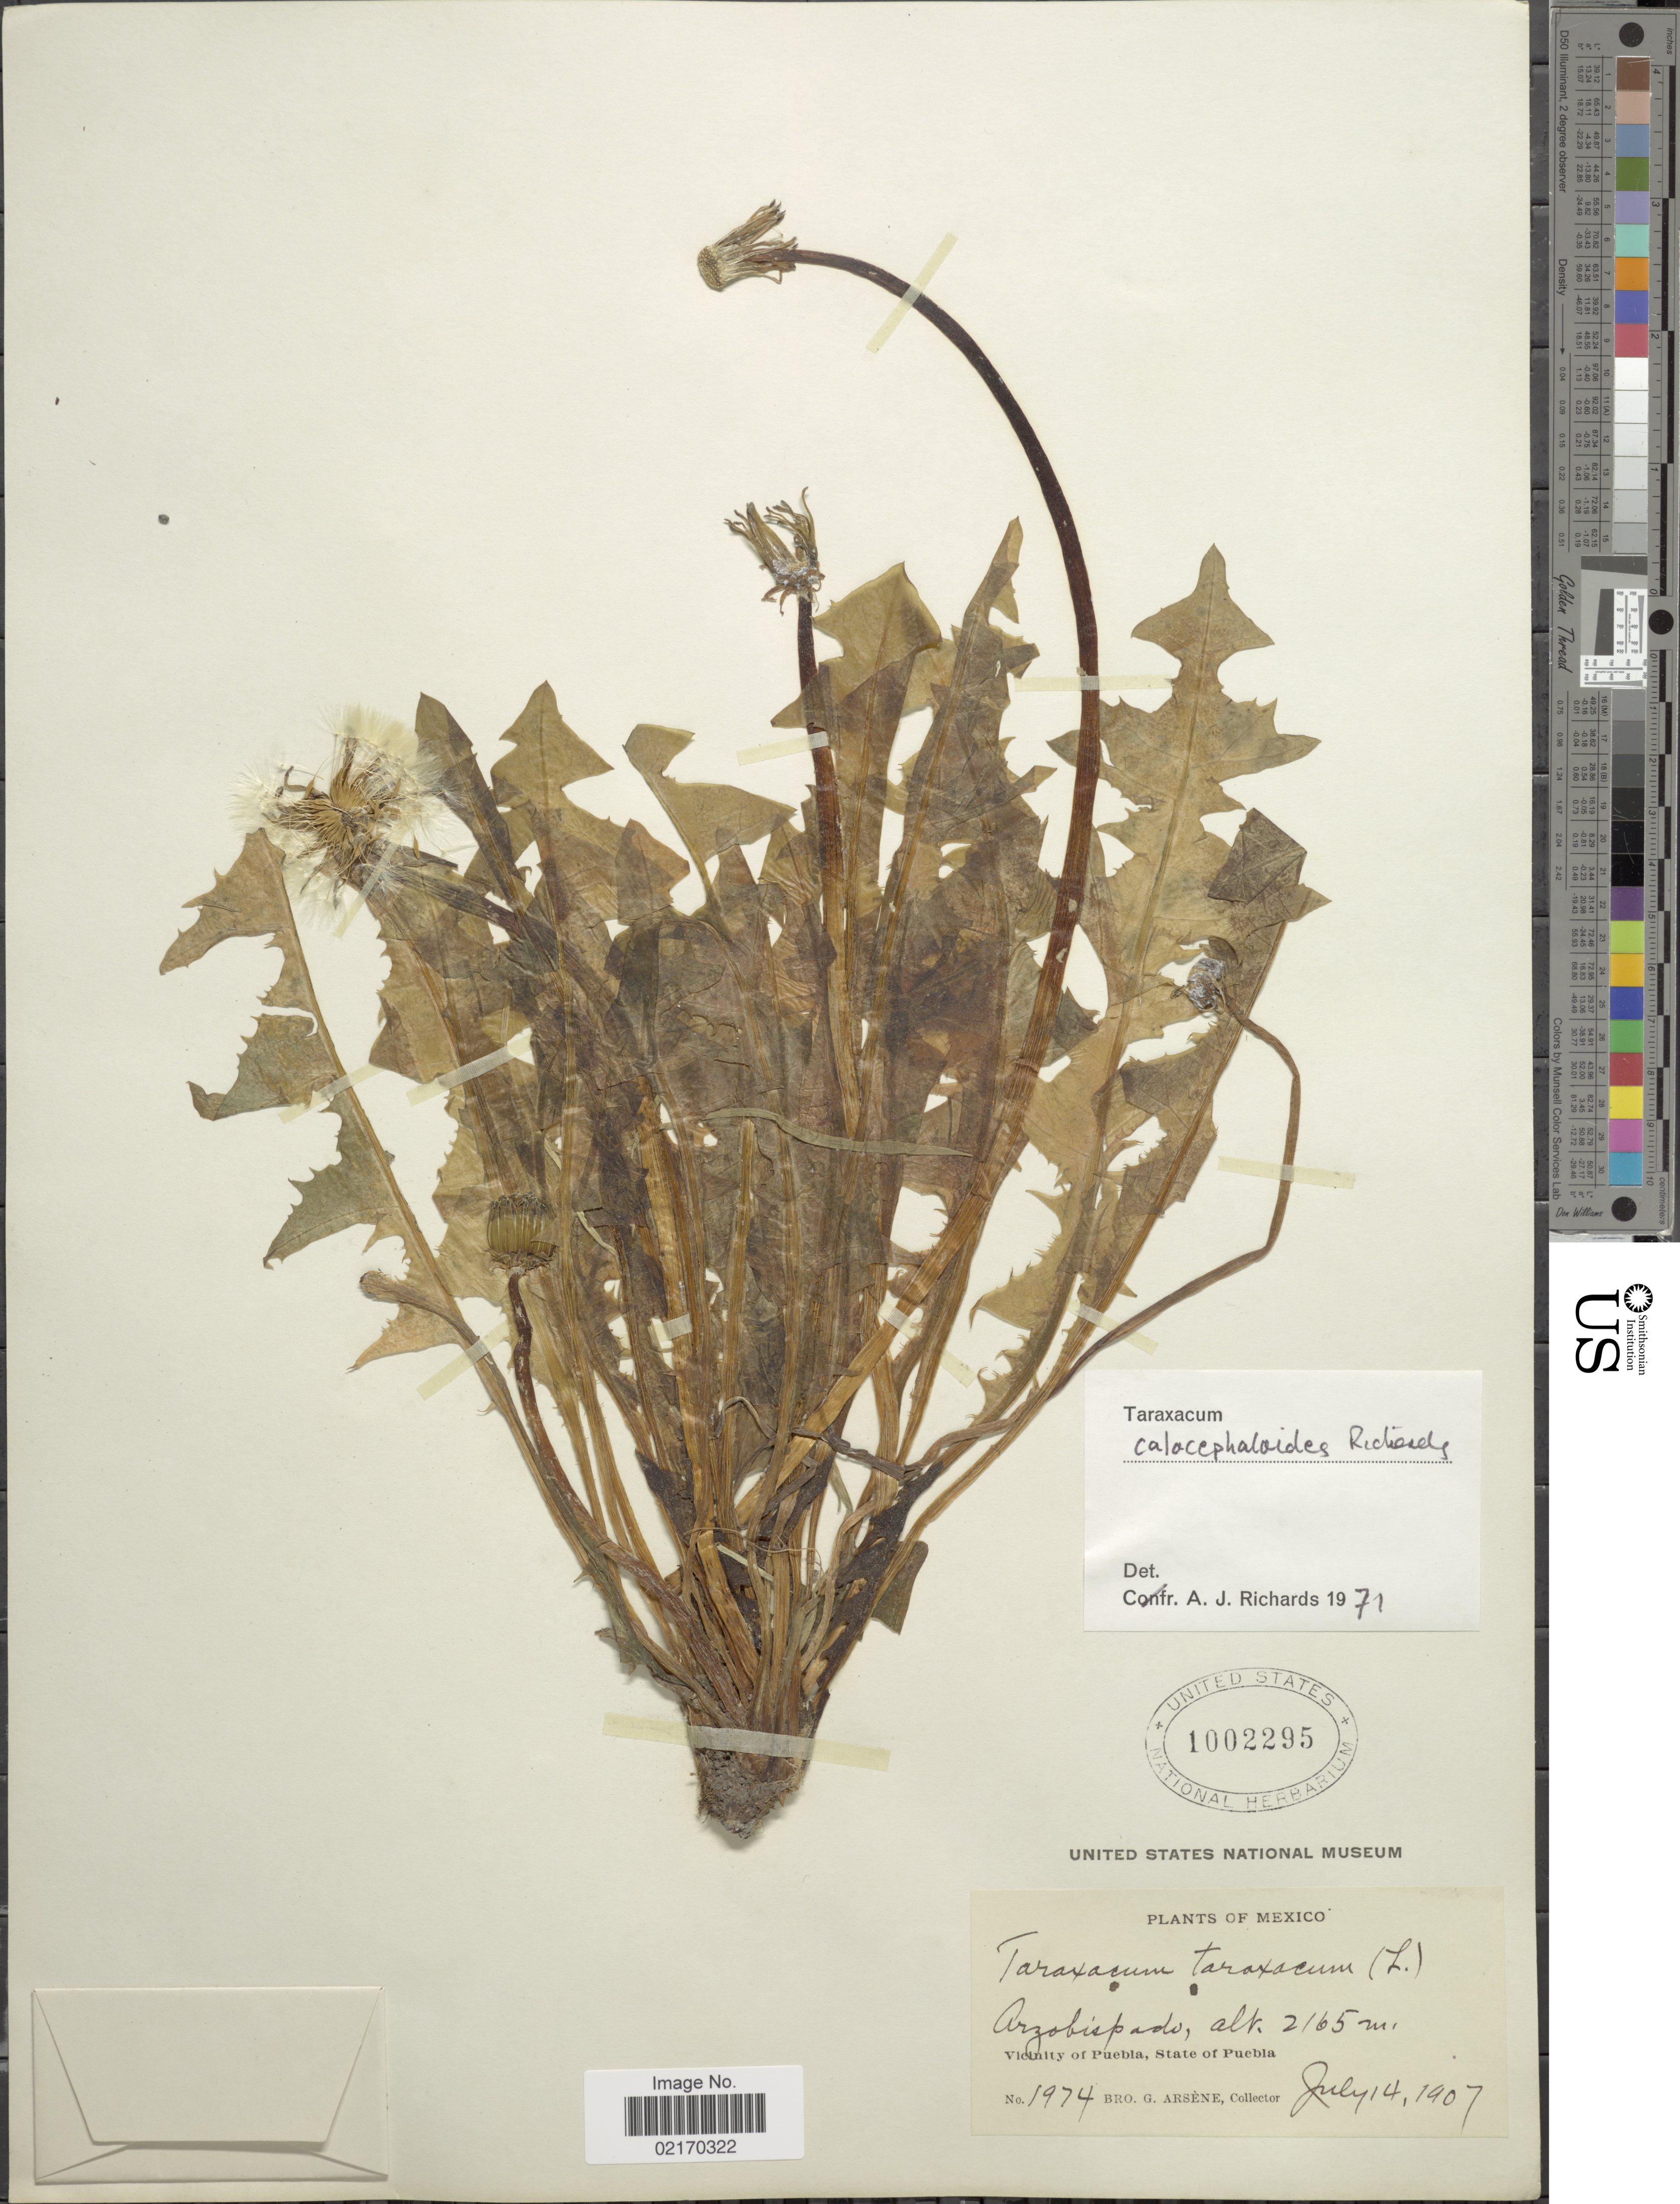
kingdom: Plantae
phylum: Tracheophyta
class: Magnoliopsida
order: Asterales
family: Asteraceae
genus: Taraxacum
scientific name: Taraxacum calocephaloides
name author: A.J. Richards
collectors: Bro. G. Arsène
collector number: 1974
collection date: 1907-07-14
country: Mexico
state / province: Puebla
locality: State of Puebla, Arzobispado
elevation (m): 2165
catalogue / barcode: US 1002295